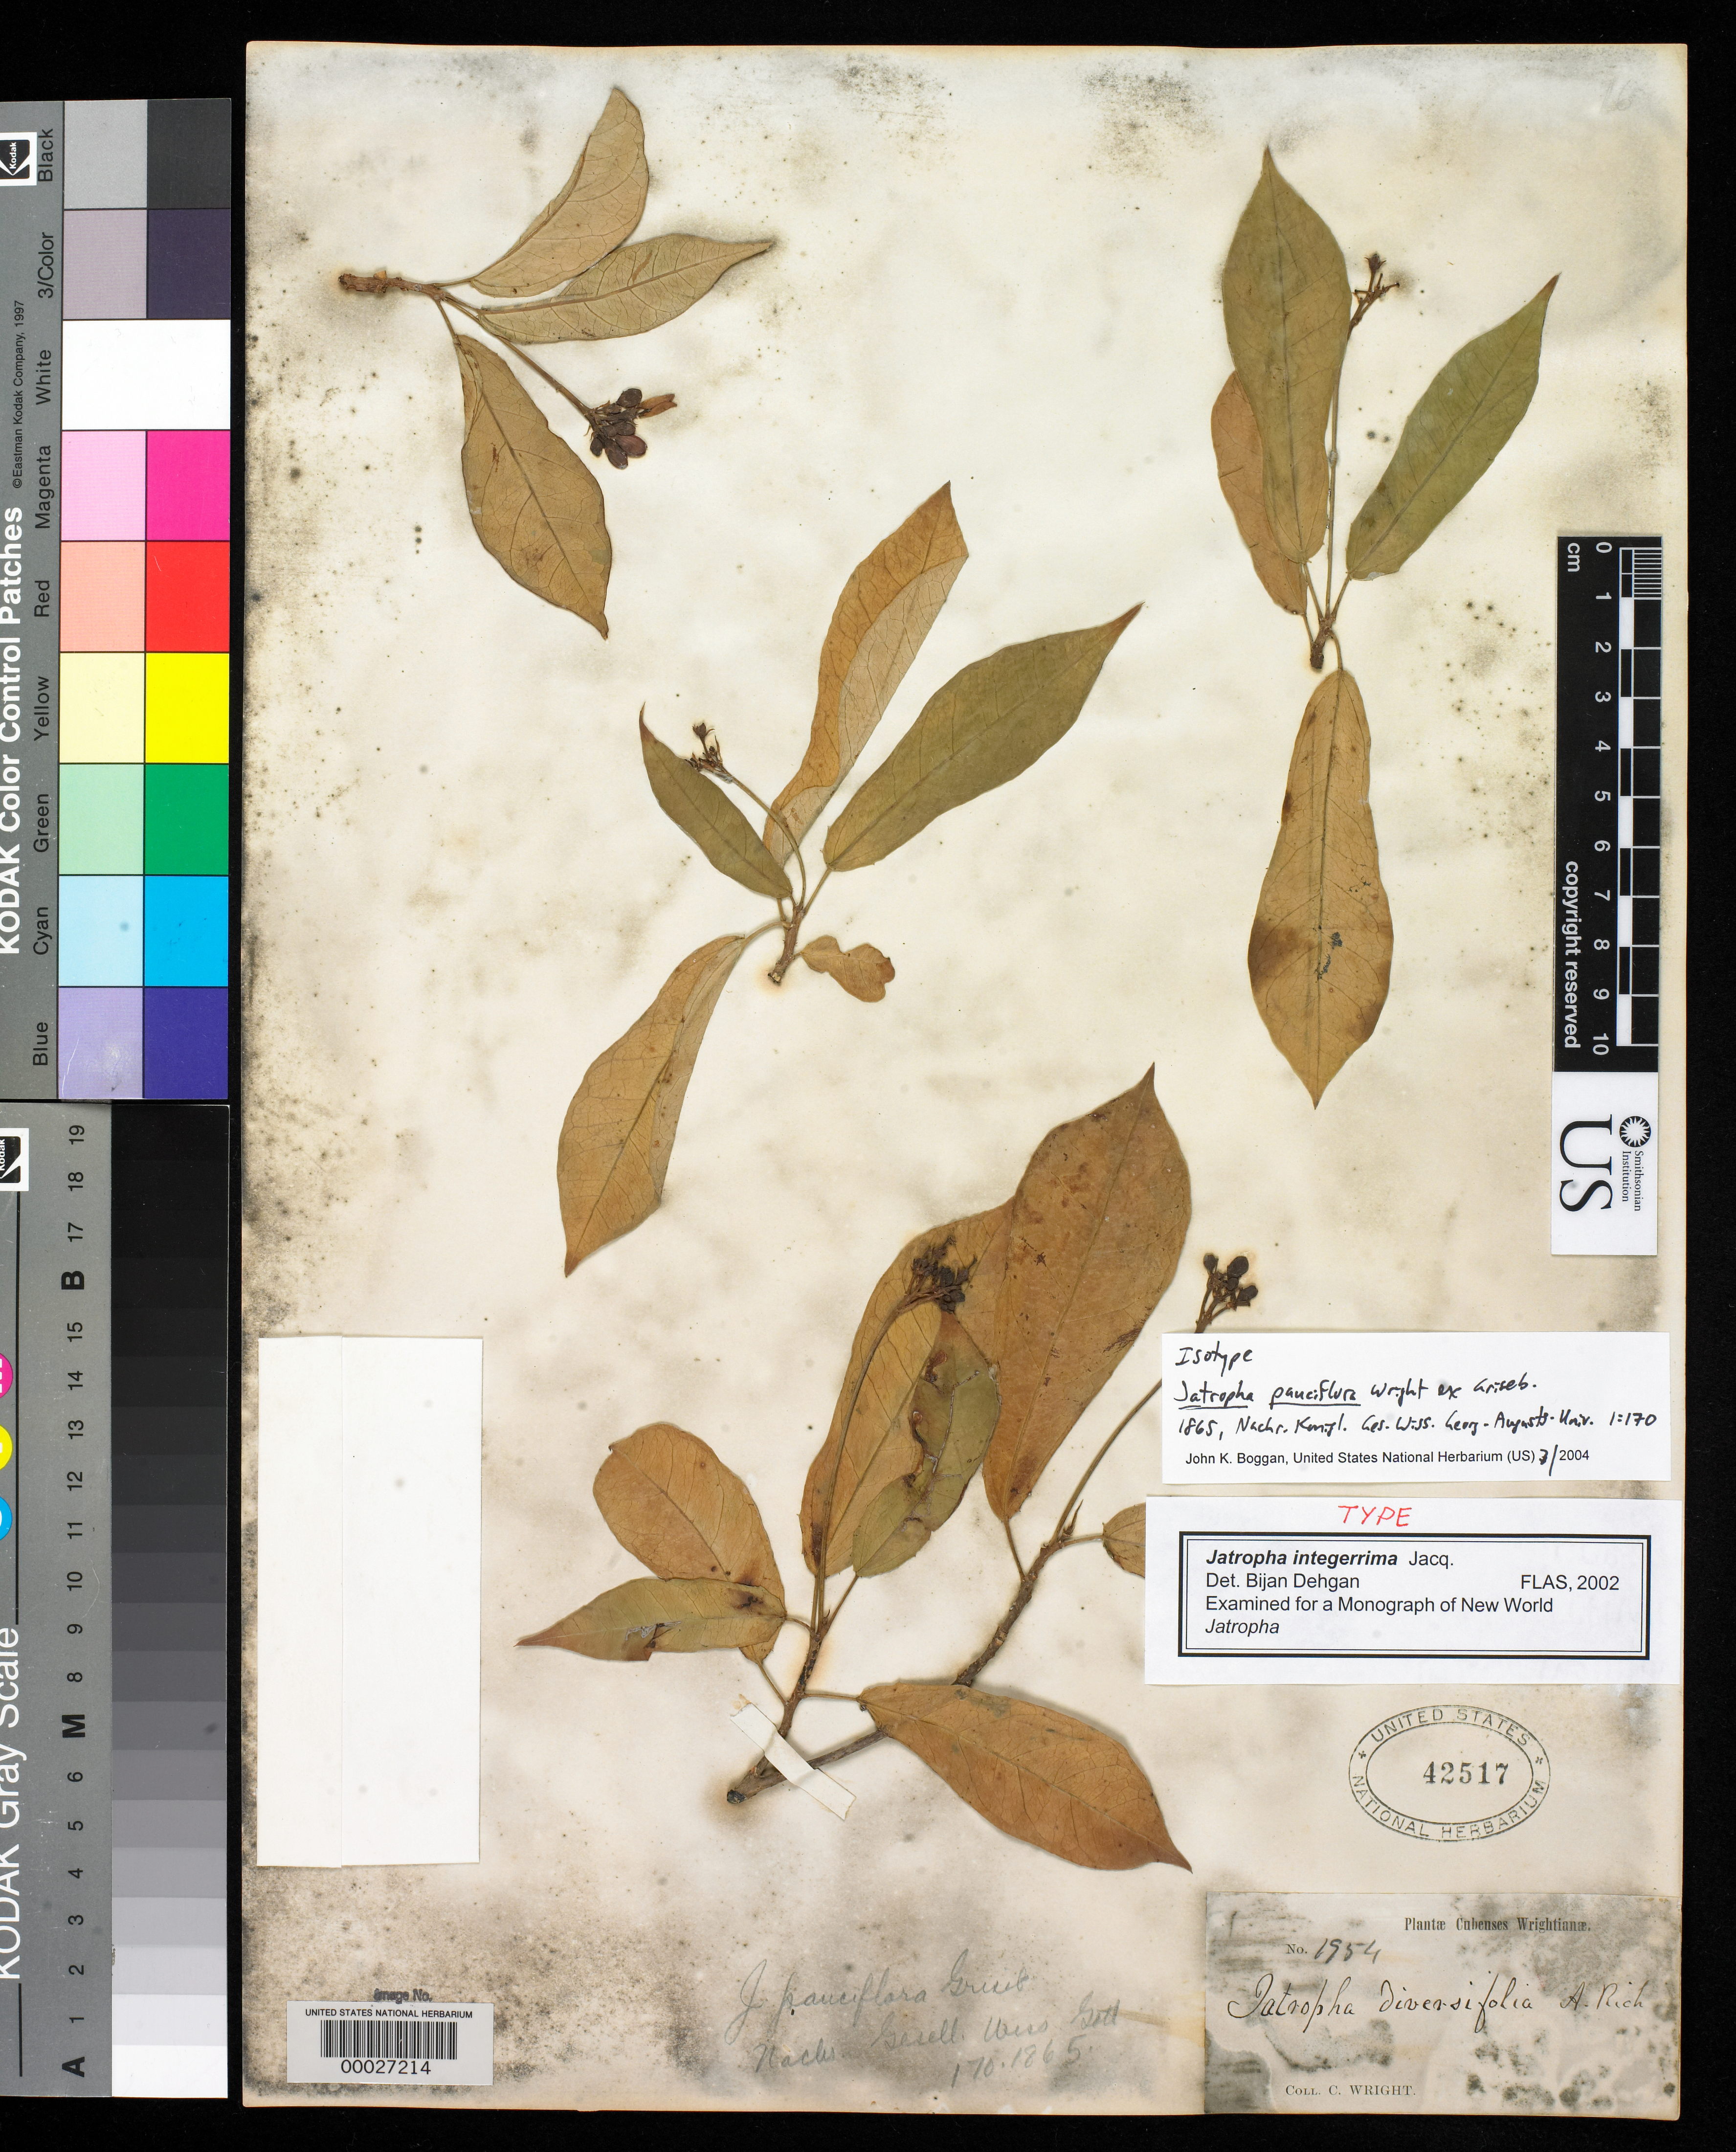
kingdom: Plantae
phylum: Tracheophyta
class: Magnoliopsida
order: Malpighiales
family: Euphorbiaceae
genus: Jatropha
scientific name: Jatropha pauciflora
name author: Griseb.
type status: Isotype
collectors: C. Wright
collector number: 1954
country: Cuba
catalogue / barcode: US 42517